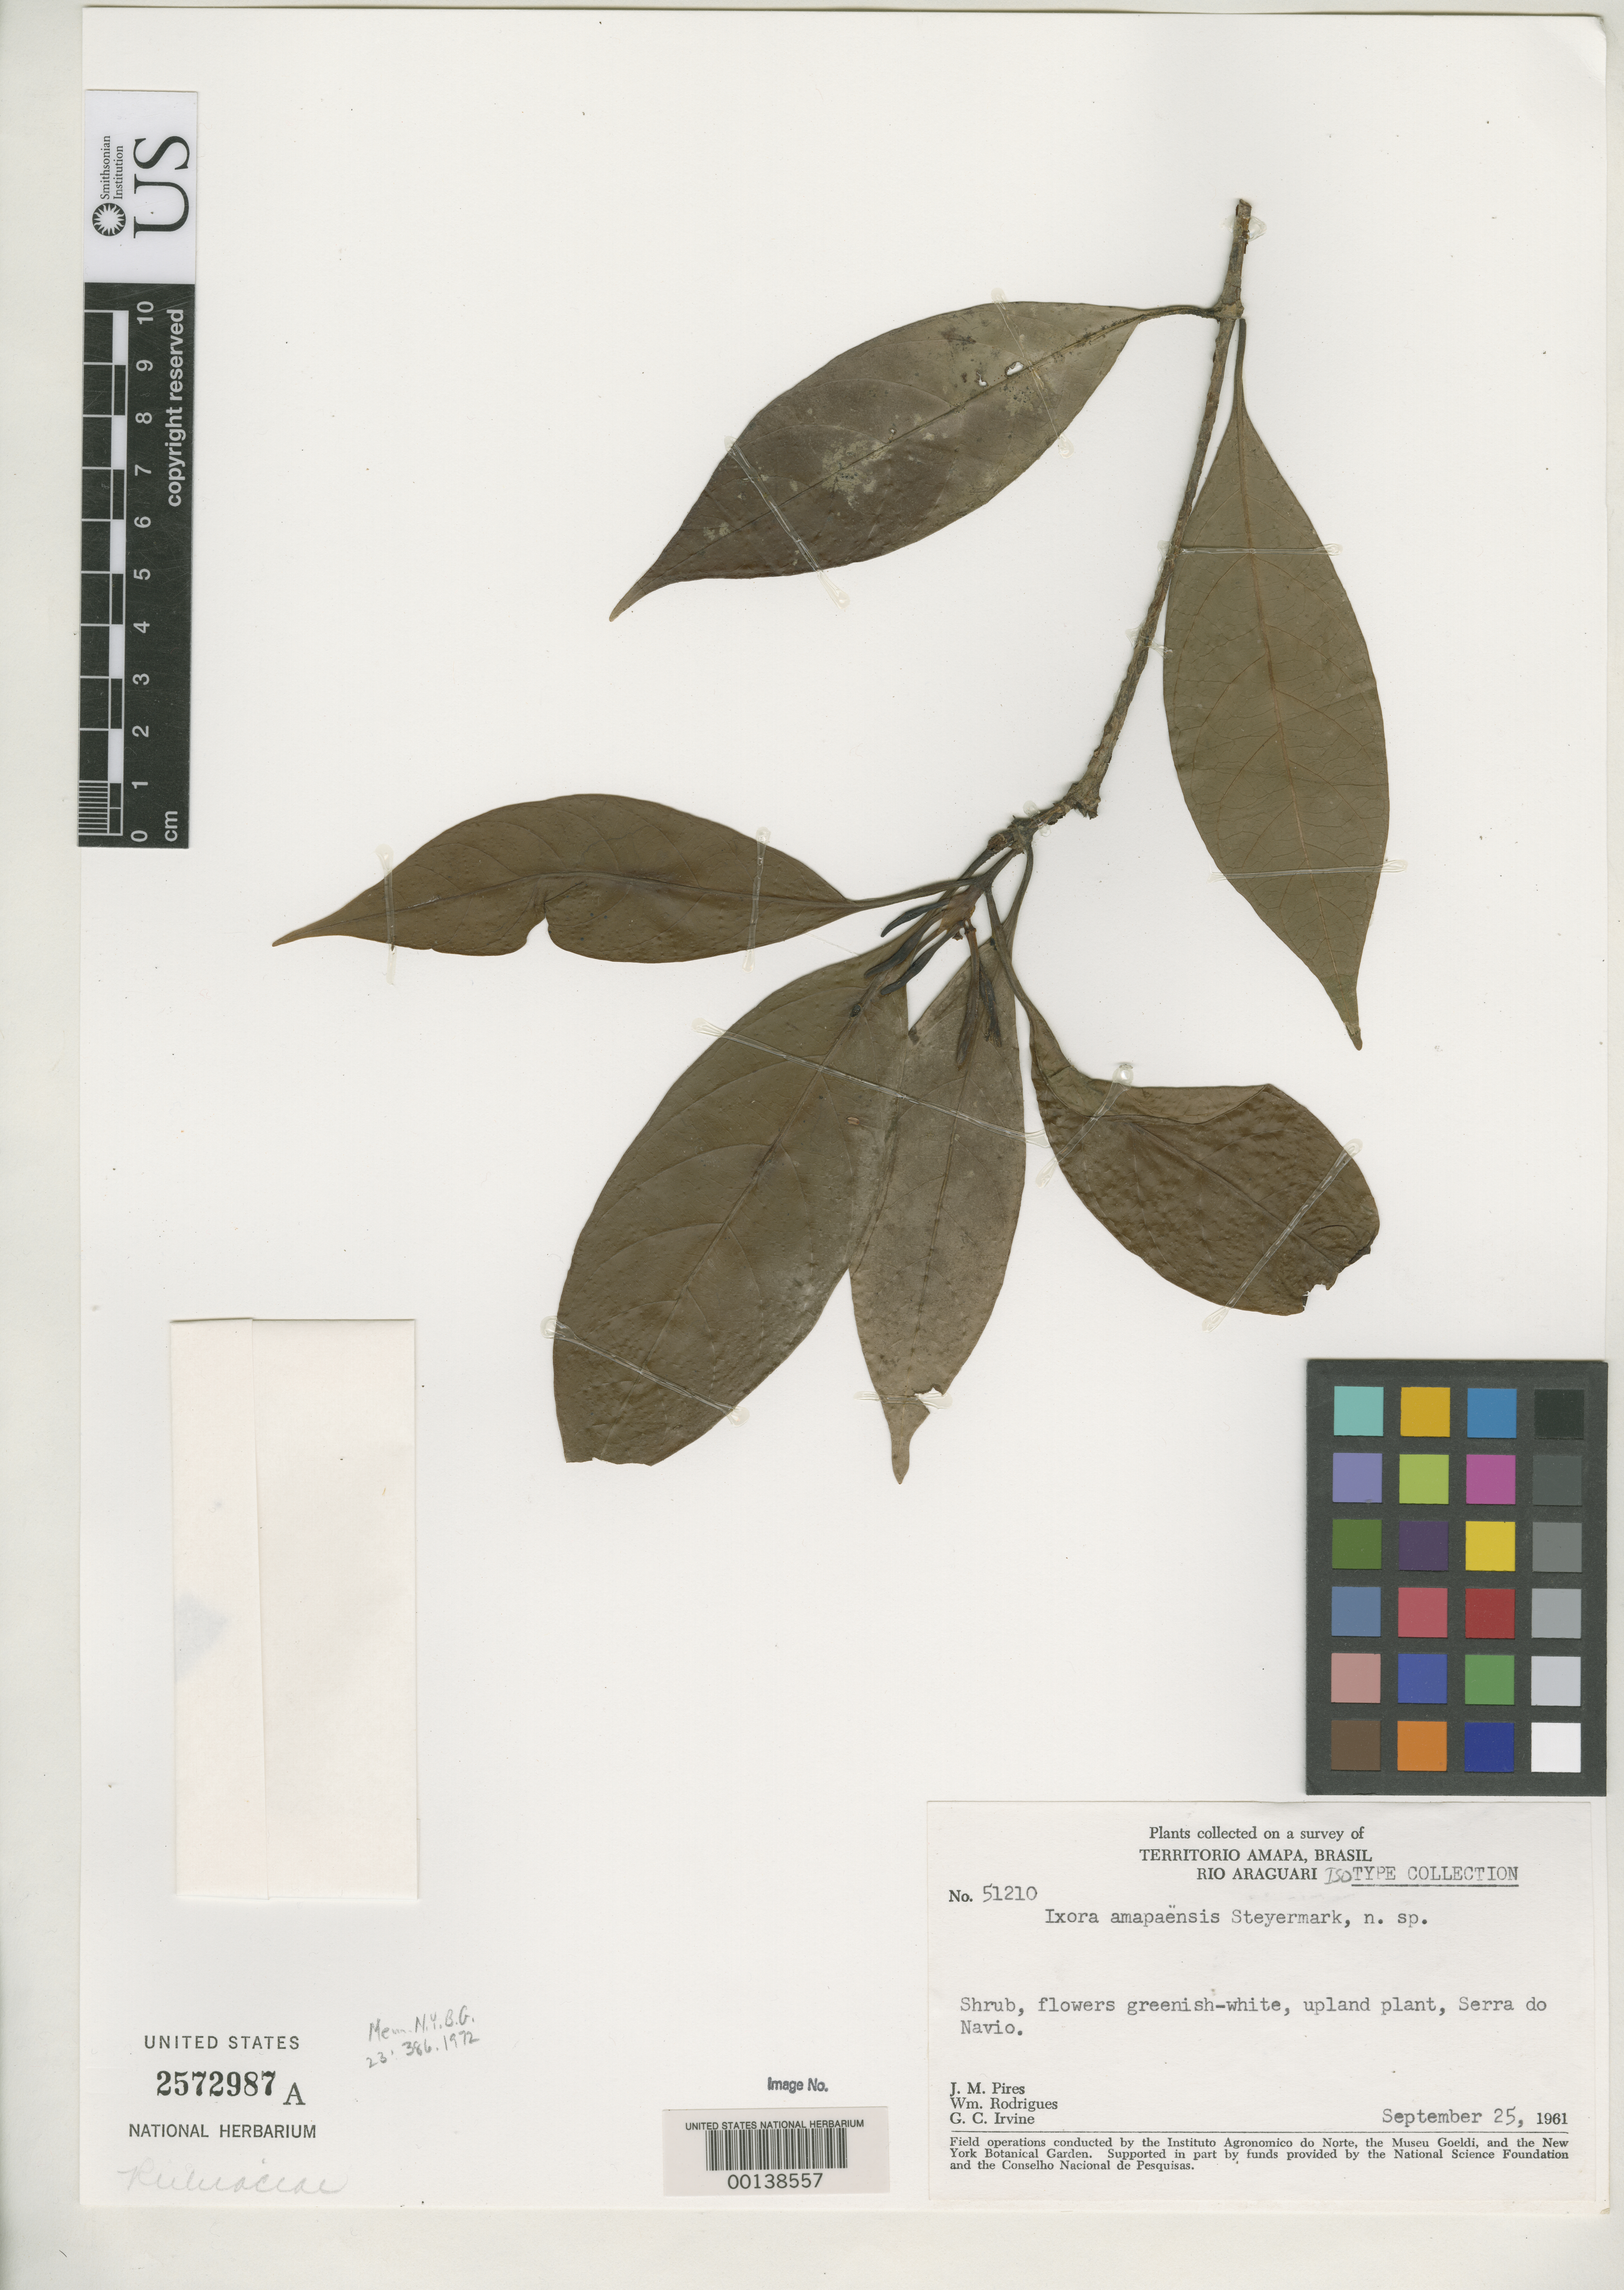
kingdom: Plantae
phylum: Tracheophyta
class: Magnoliopsida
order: Gentianales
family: Rubiaceae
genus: Ixora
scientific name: Ixora amapaensis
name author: Steyerm.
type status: Isotype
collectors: J. M. Pires, W. A. Rodrigues & G. Irvine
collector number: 51210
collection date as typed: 25 Sep 1961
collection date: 1961-09-25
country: Brazil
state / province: Amapá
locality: Rio Araguari, Serra do Navío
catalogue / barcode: US 2572987A